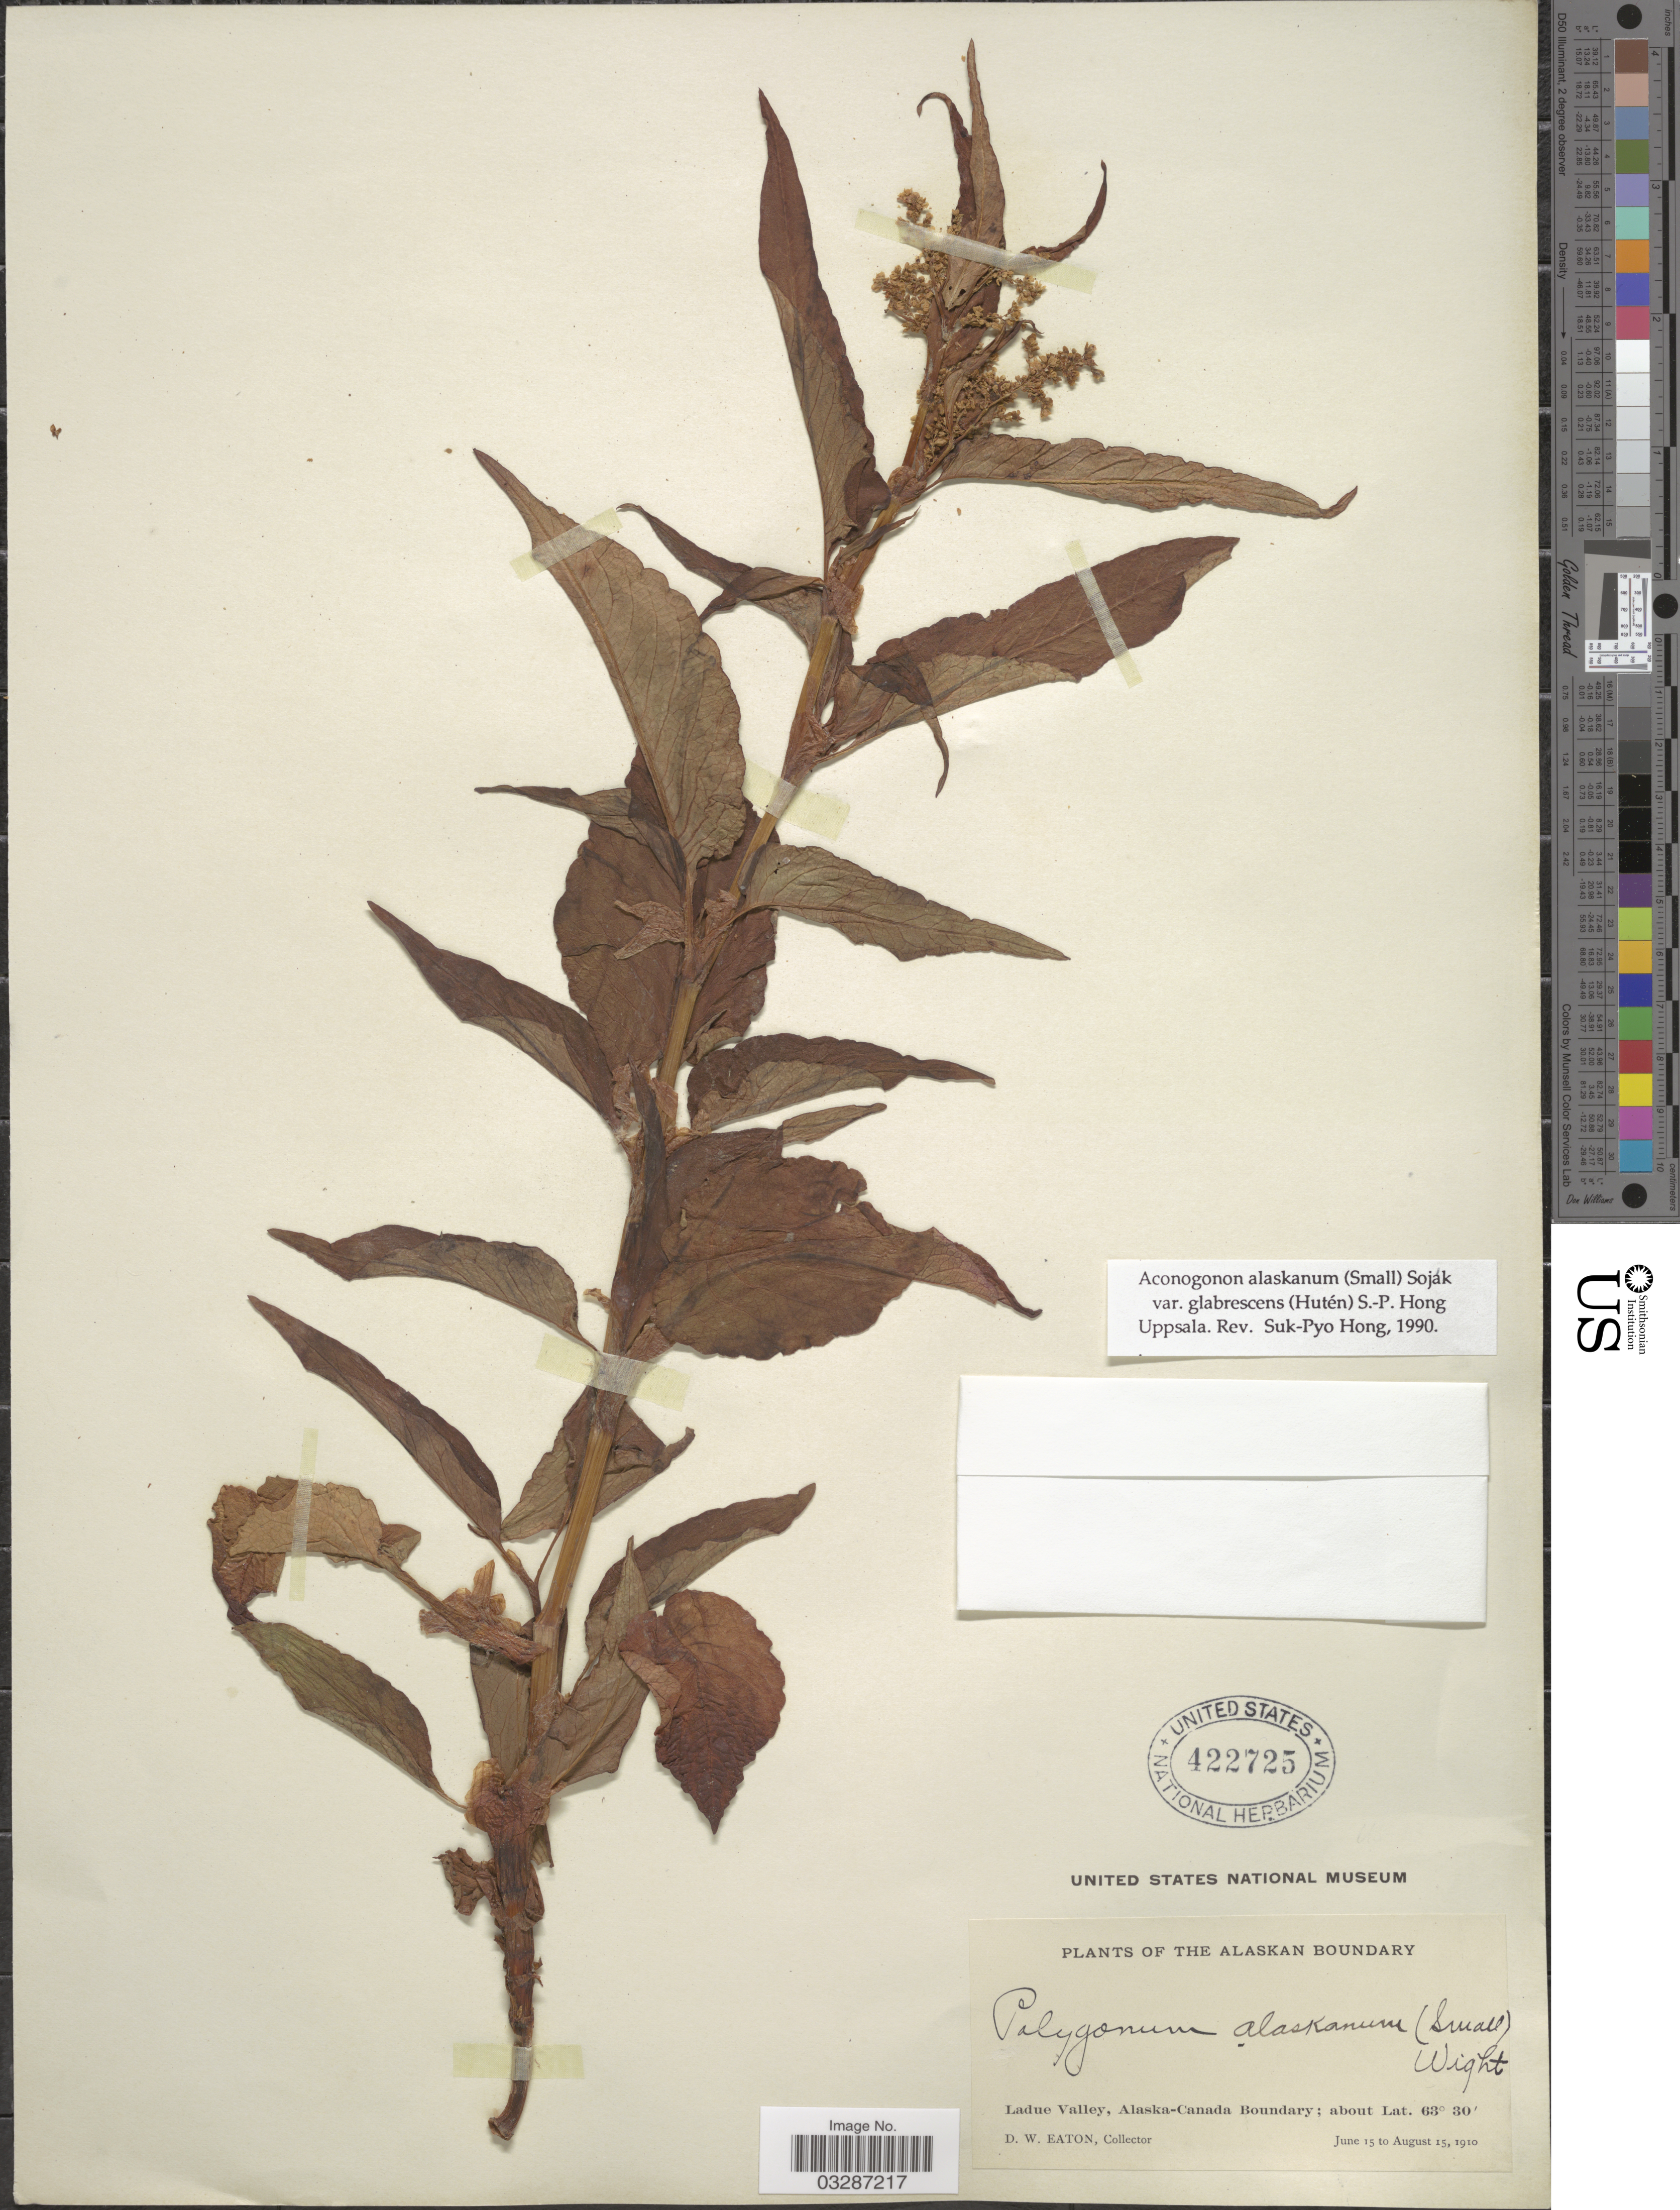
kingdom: Plantae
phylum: Tracheophyta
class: Magnoliopsida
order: Caryophyllales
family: Polygonaceae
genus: Koenigia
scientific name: Koenigia alaskana var. glabrescens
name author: (Hultén) T.M. Schust. & Reveal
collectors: D. Eaton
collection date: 1910-06-15/1910-08-15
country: United States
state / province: Alaska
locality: The Alaskan Boundary. Ladue Valley, Alaska-Canada Boundary.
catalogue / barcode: US 422725